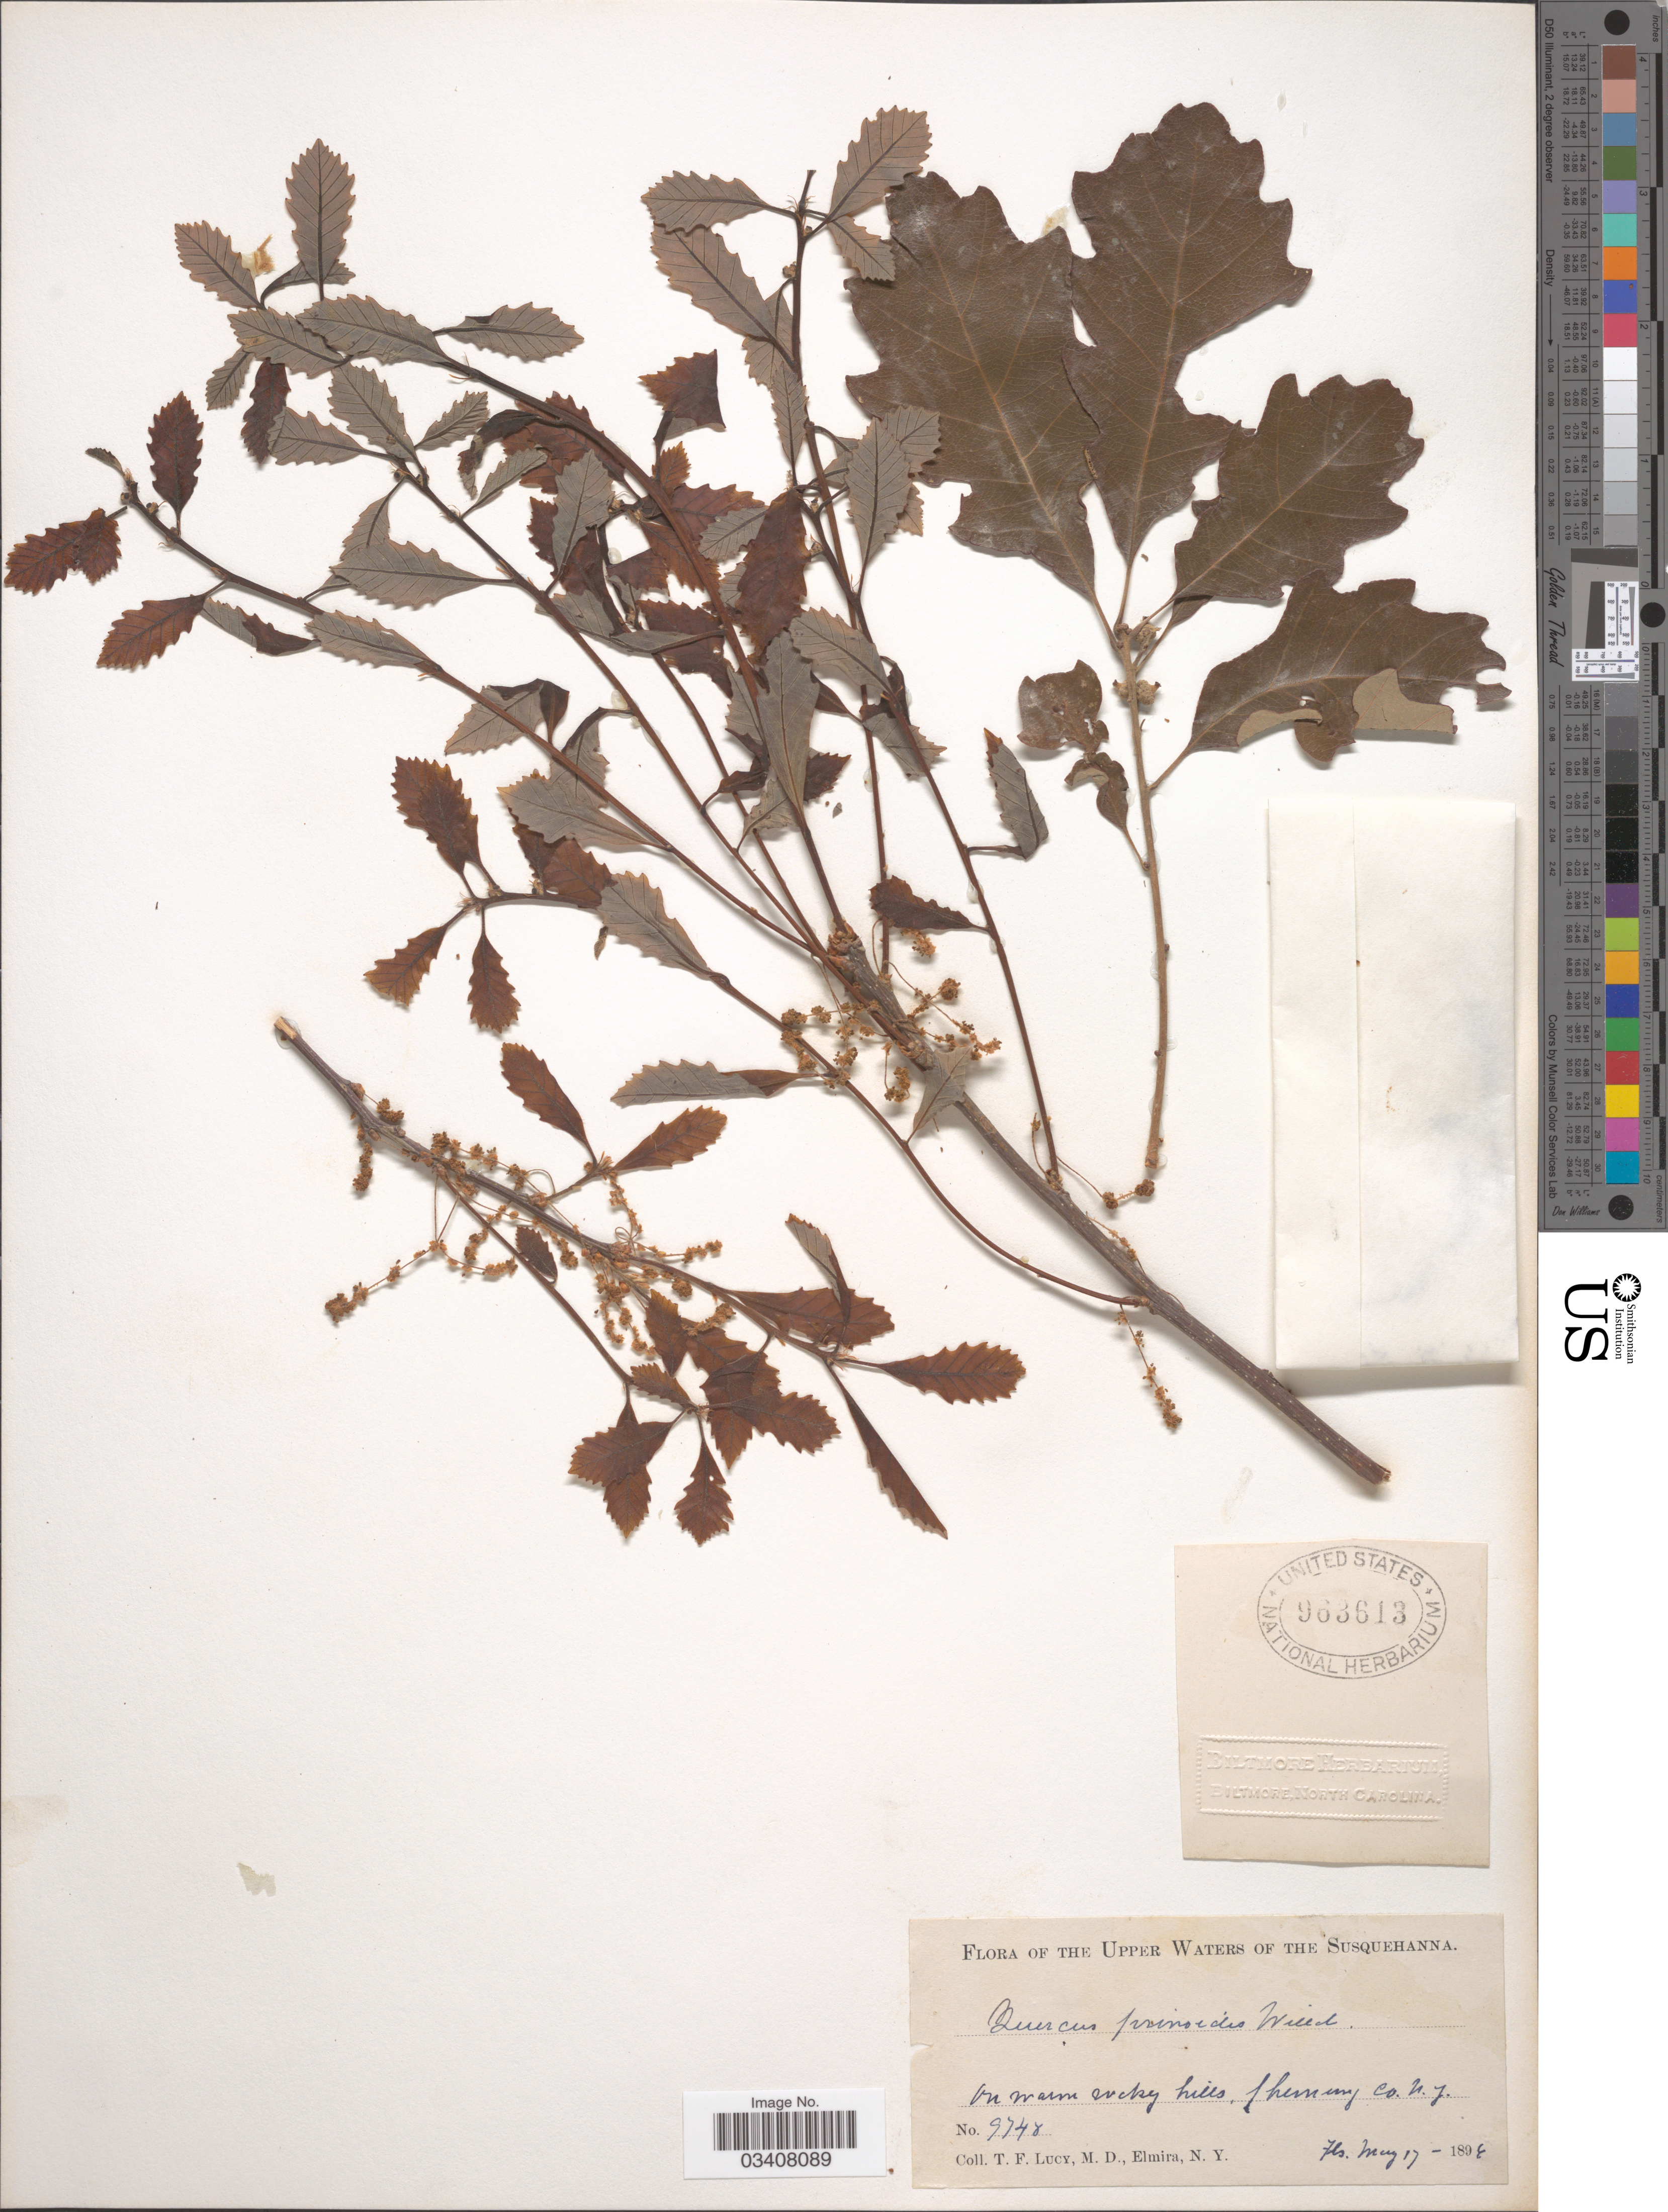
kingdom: Plantae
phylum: Tracheophyta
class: Magnoliopsida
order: Fagales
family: Fagaceae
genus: Quercus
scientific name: Quercus prinoides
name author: Willd.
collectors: T. Lucy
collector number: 9748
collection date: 1894-05-17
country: United States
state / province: New Jersey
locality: Upper Waters of the Susquehanna. Chemung Co.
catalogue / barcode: US 963613